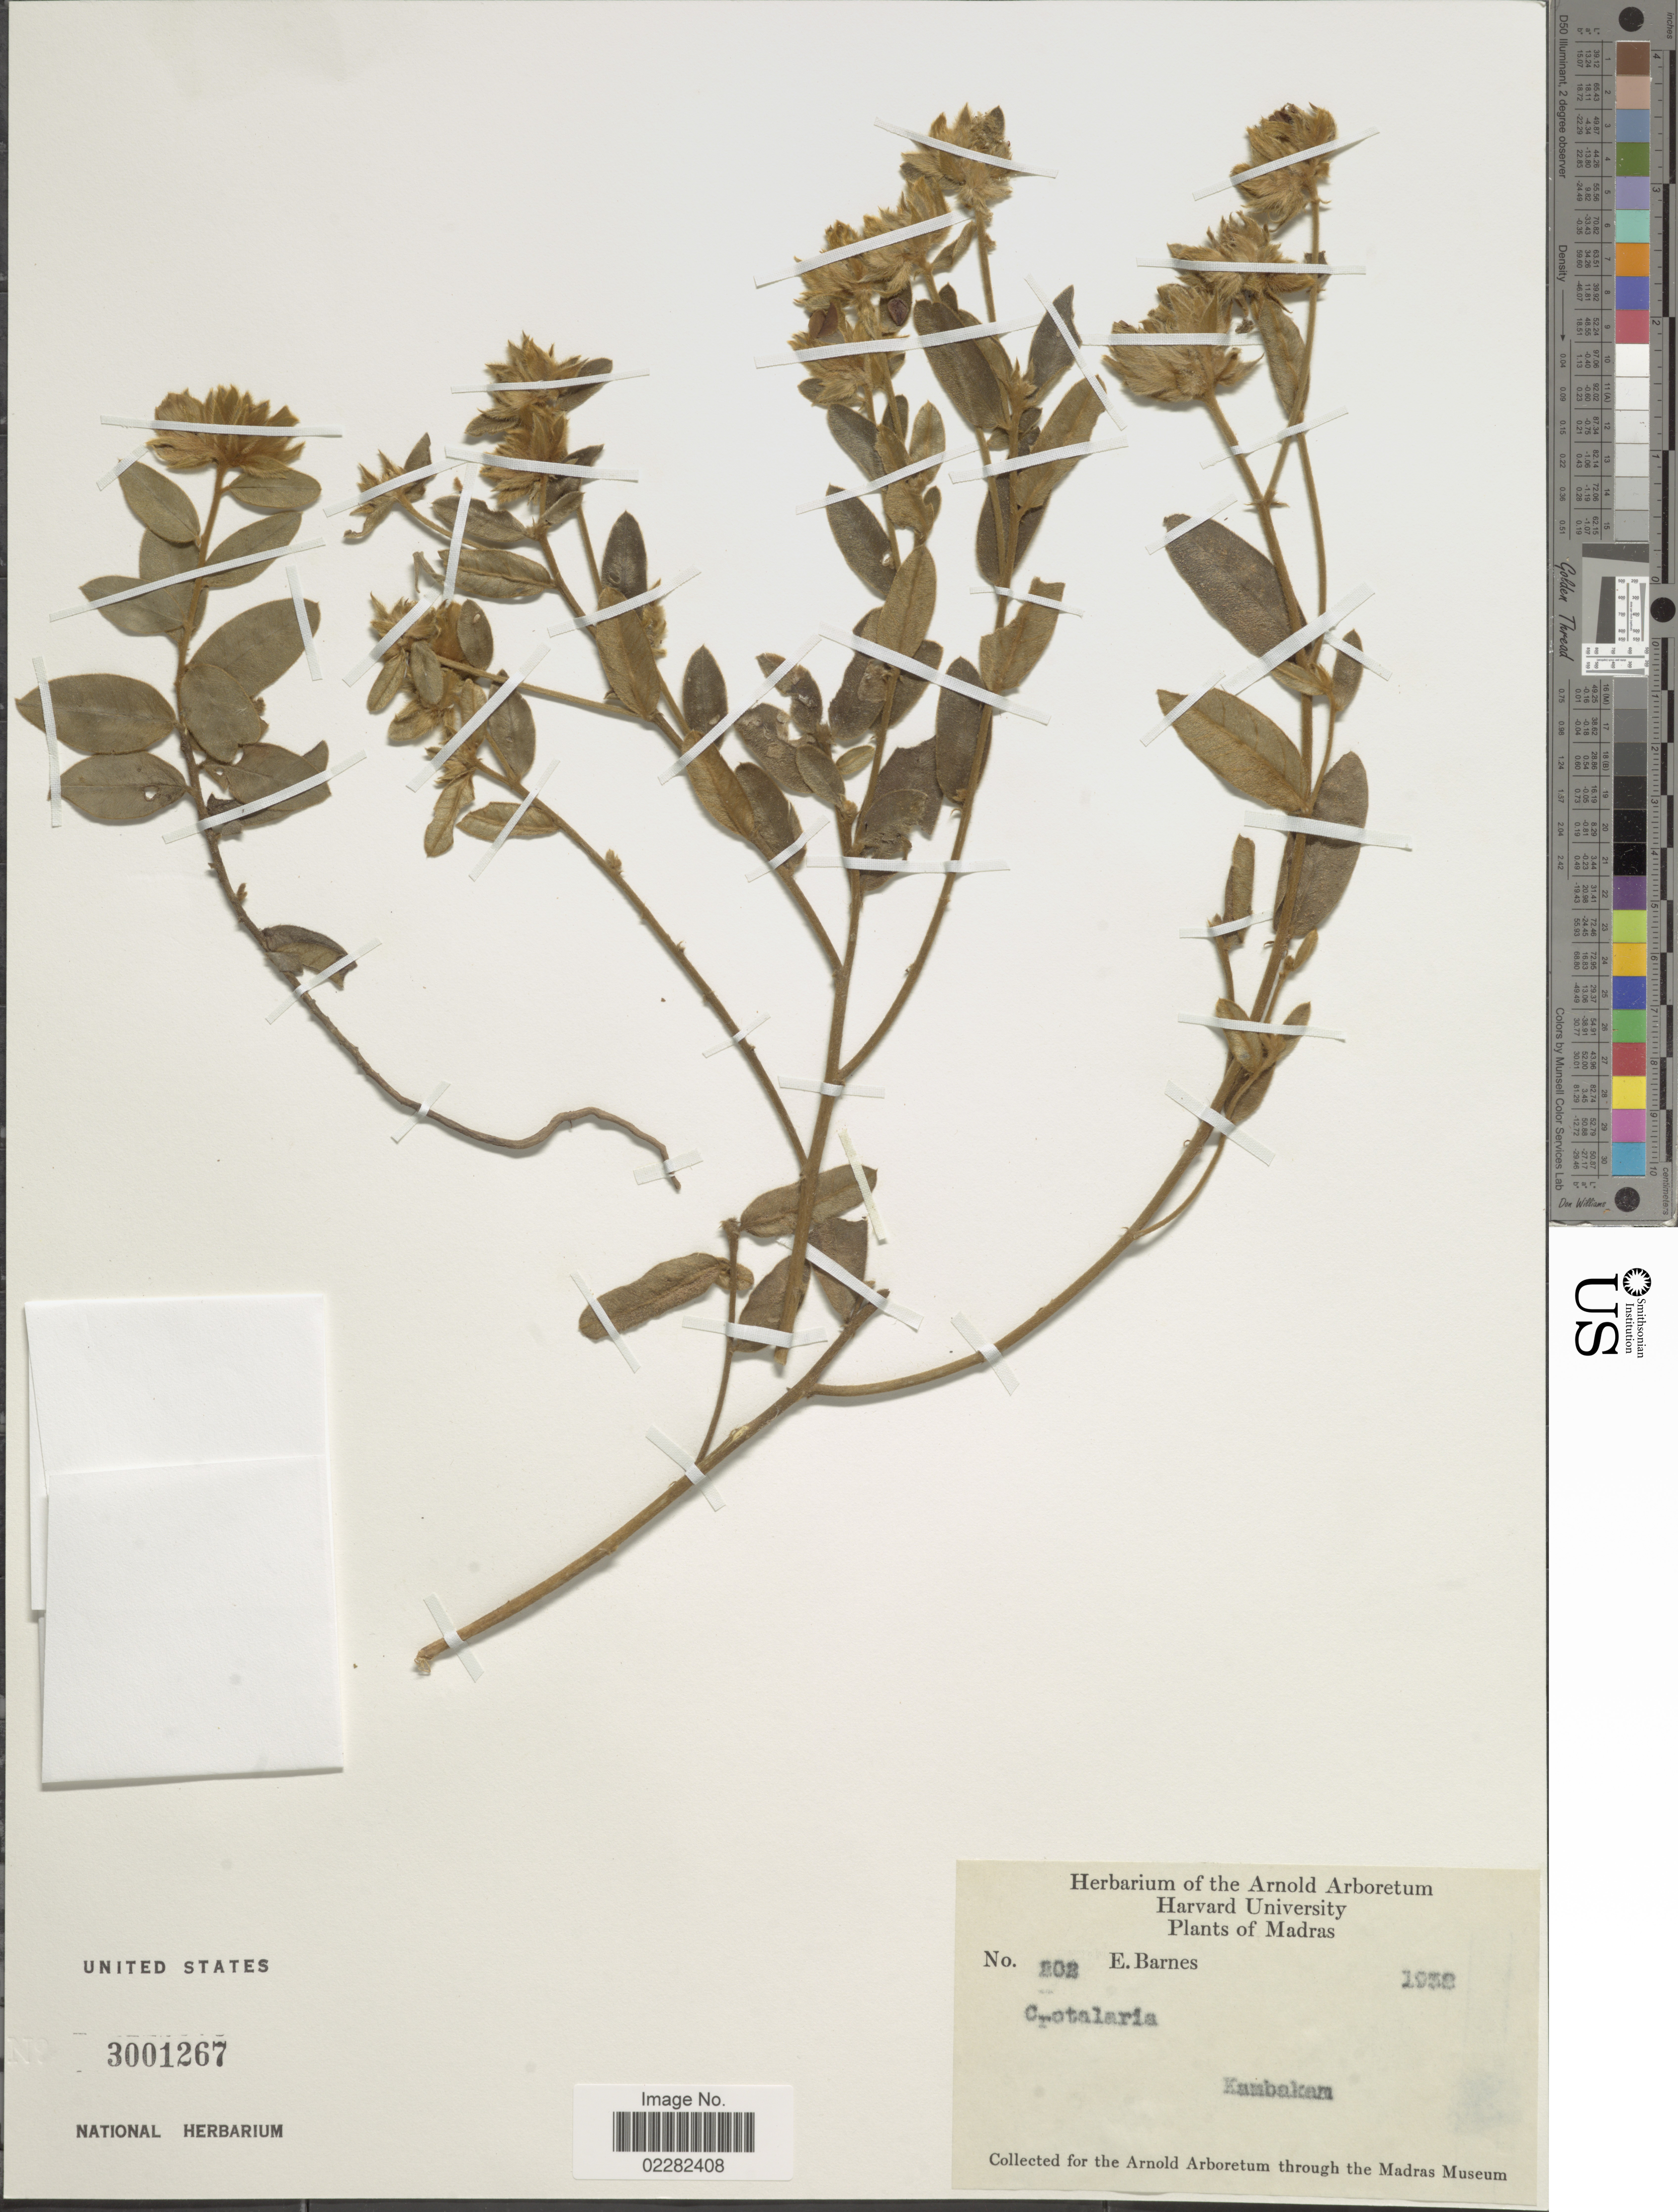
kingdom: Plantae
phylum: Tracheophyta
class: Magnoliopsida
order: Fabales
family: Fabaceae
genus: Crotalaria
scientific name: Crotalaria sp.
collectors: E. Barnes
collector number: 202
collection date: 1938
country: India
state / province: Andhra Pradesh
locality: Madras, Kambakam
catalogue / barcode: US 3001267